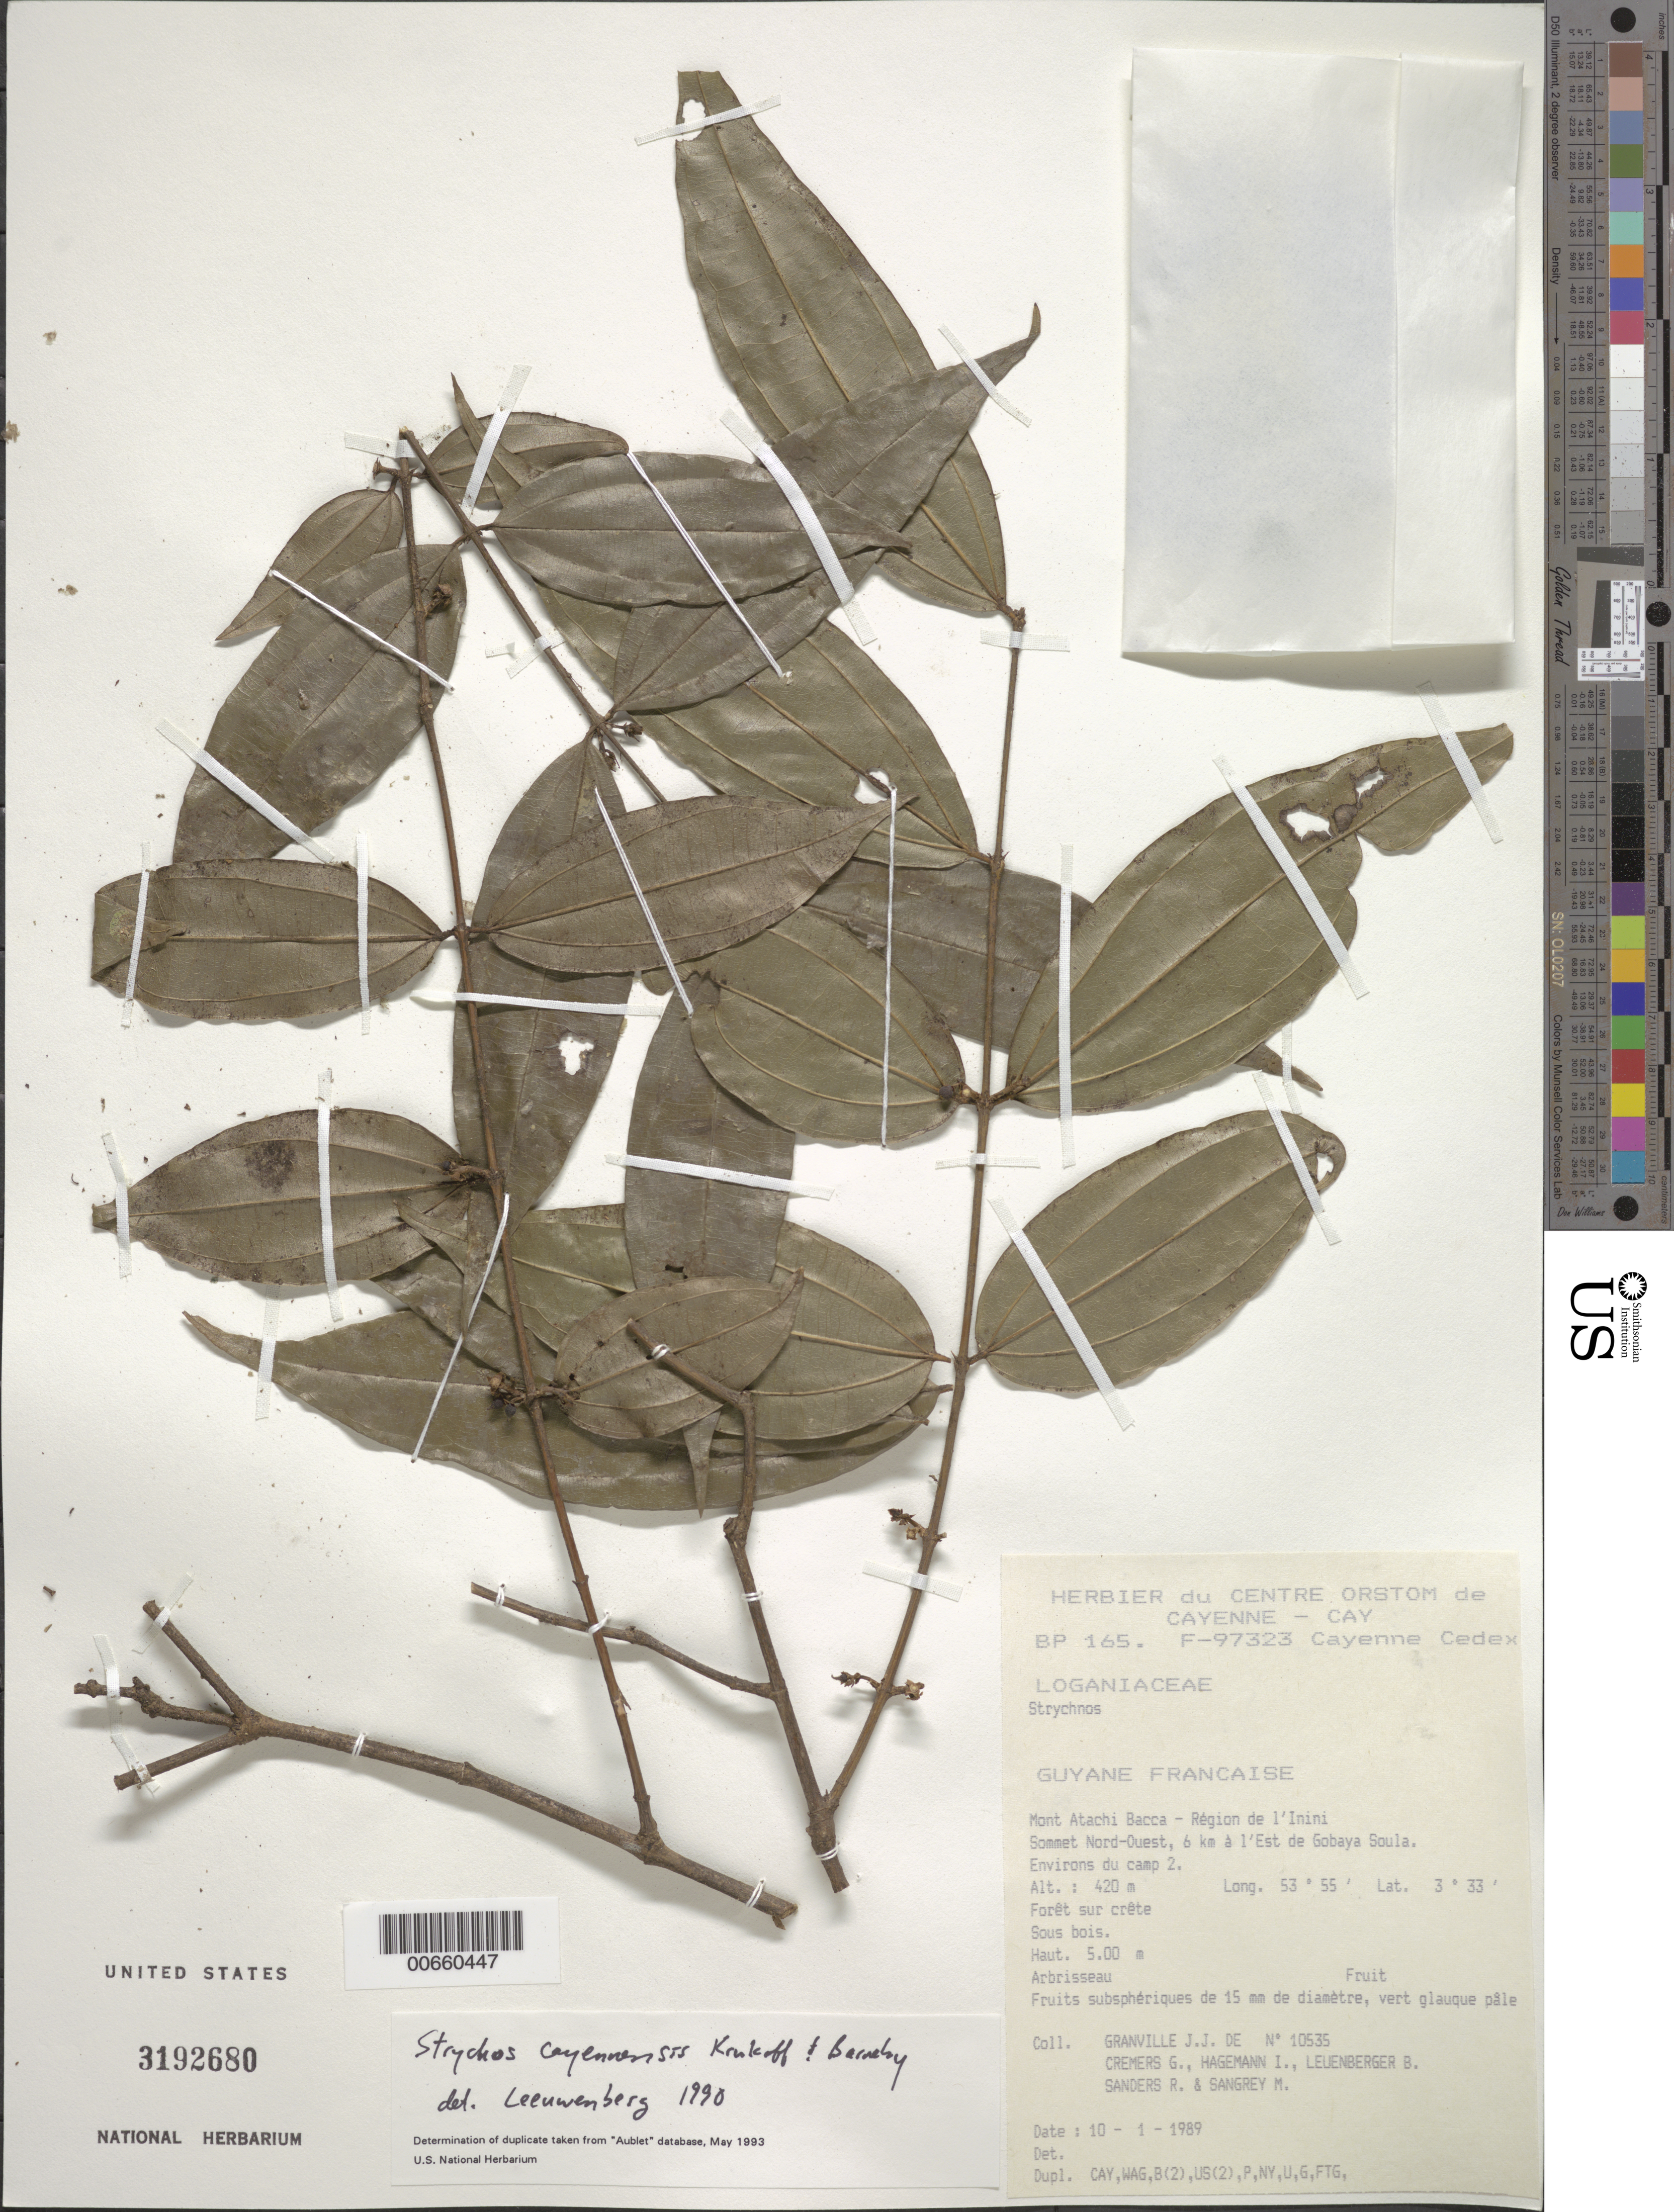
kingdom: Plantae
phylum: Tracheophyta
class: Magnoliopsida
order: Gentianales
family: Loganiaceae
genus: Strychnos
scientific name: Strychnos cayennensis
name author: Krukoff & Barneby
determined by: Leeuwenberg, A. J. M.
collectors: J.-J. de Granville, G. Cremers, J. Hagemann, B. E. Leuenberger & M. S. Sangrey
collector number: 10535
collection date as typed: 10-Jan-89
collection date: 1989-01-10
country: French Guiana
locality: Mont Atachi Bacca, région de l'Inini, sommet Nord-Ouest, 6 km à l'Est de Gobaya Soula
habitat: Forêt sur crete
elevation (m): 420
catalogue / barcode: US 3192680